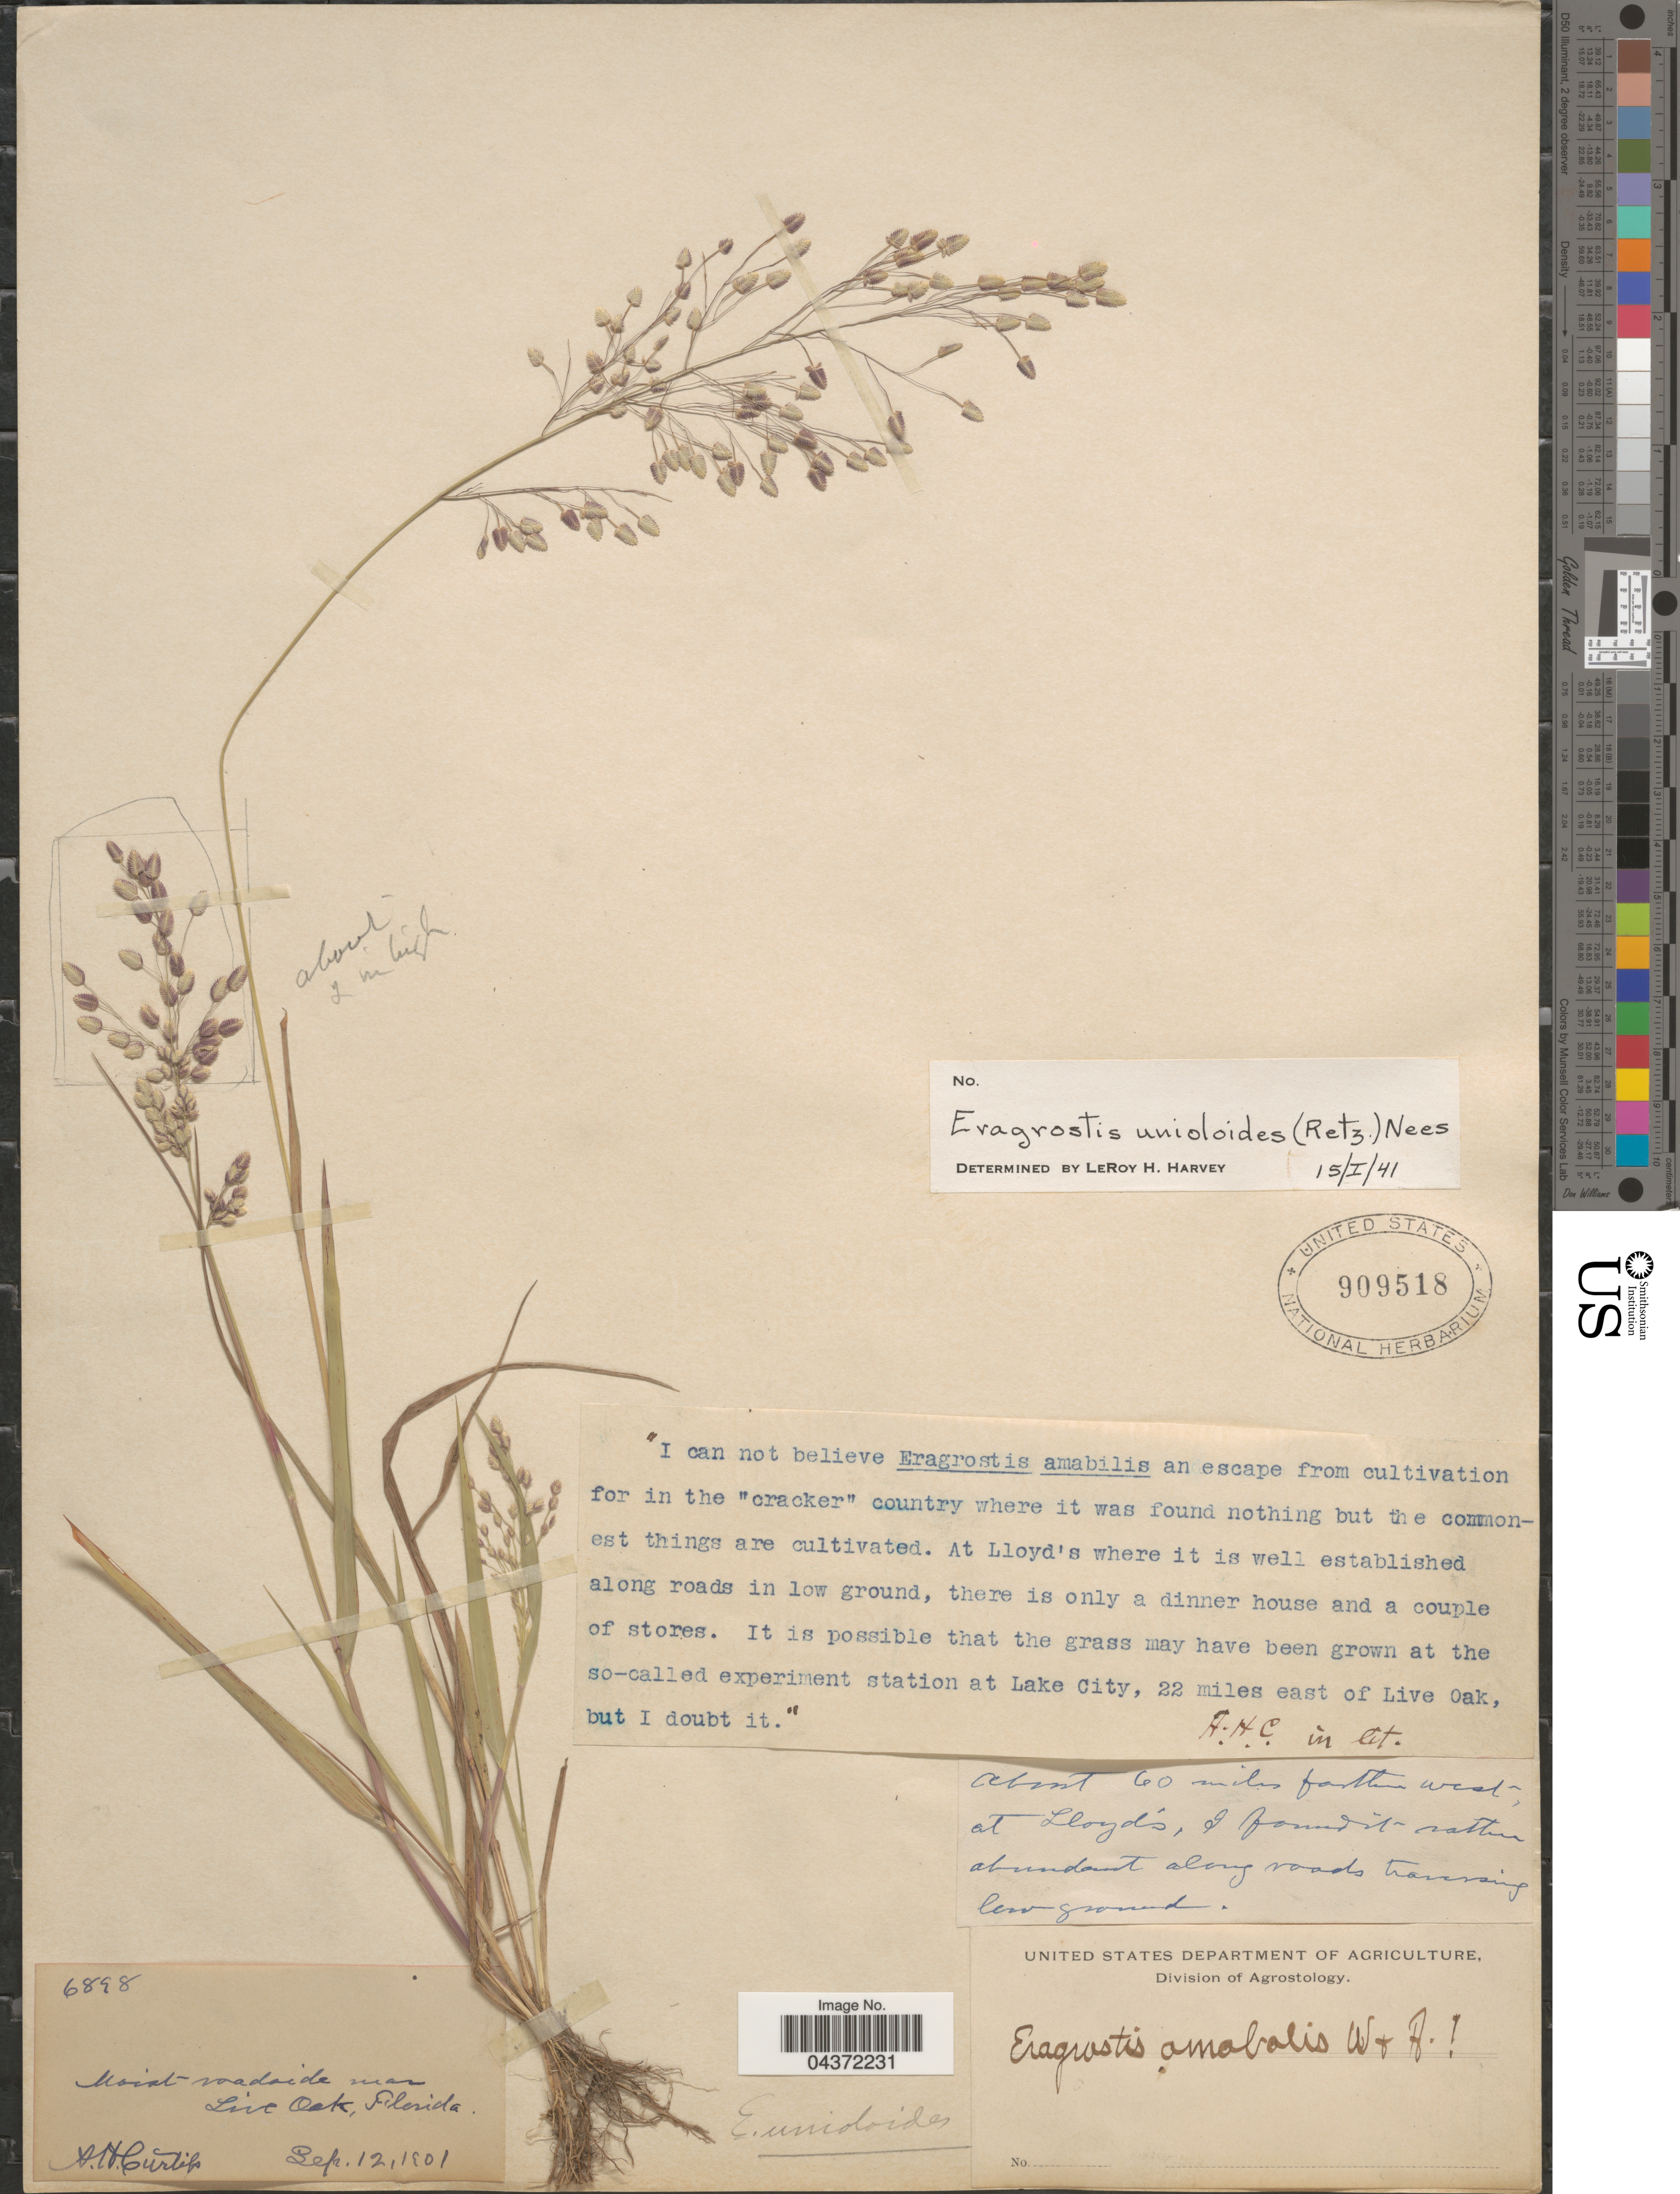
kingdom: Plantae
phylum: Tracheophyta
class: Liliopsida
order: Poales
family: Poaceae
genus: Eragrostis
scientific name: Eragrostis unioloides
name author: (Retz.) Nees ex Steud.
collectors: A. H. Curtiss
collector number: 6898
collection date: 1901-09-12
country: United States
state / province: Florida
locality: Moist roadside near Live Oak, Florida. About 60 miles farther west at Lloyd's. At the so-called experiment station at Lake City, 22 miles east of Live Oak [unsure placement]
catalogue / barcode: US 909518